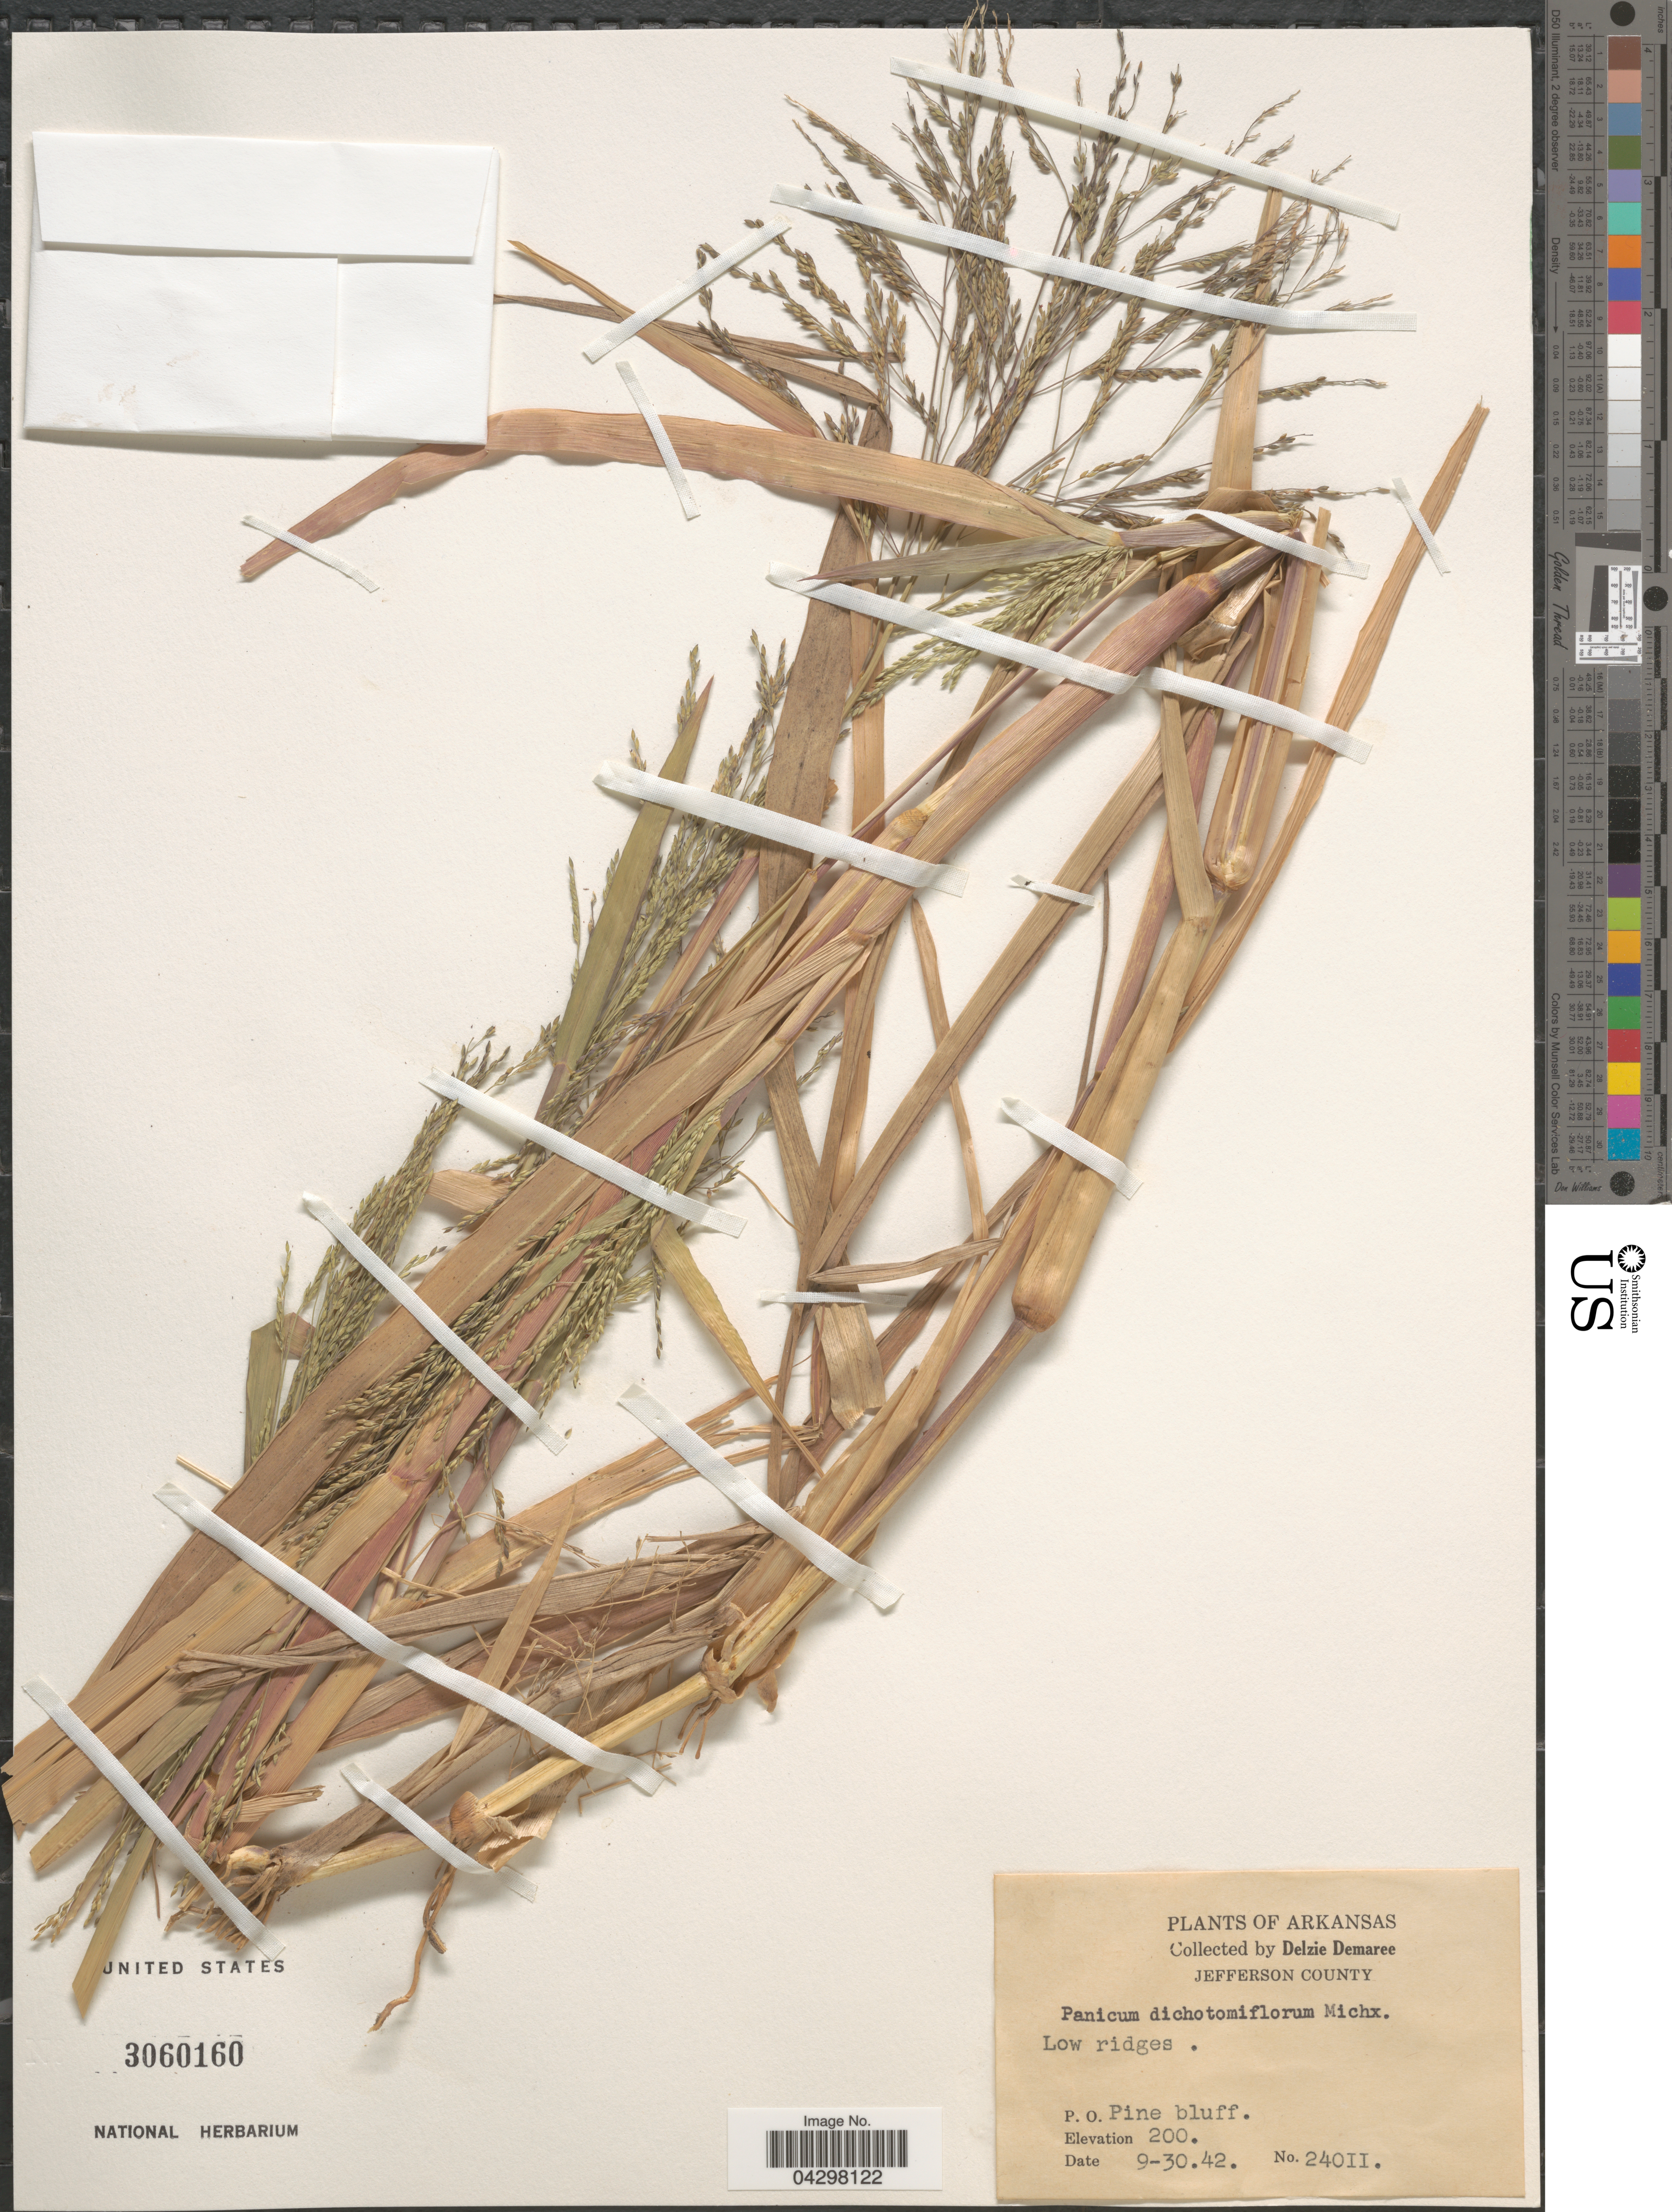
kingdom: Plantae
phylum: Tracheophyta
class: Liliopsida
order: Poales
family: Poaceae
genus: Panicum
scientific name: Panicum dichotomiflorum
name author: Michx.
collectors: D. Demaree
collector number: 24011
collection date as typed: Transcribed d/m/y: 30/9/42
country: United States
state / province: Arkansas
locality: Jefferson County. Low ridges. P. O. Pine bluff.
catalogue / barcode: US 3060160